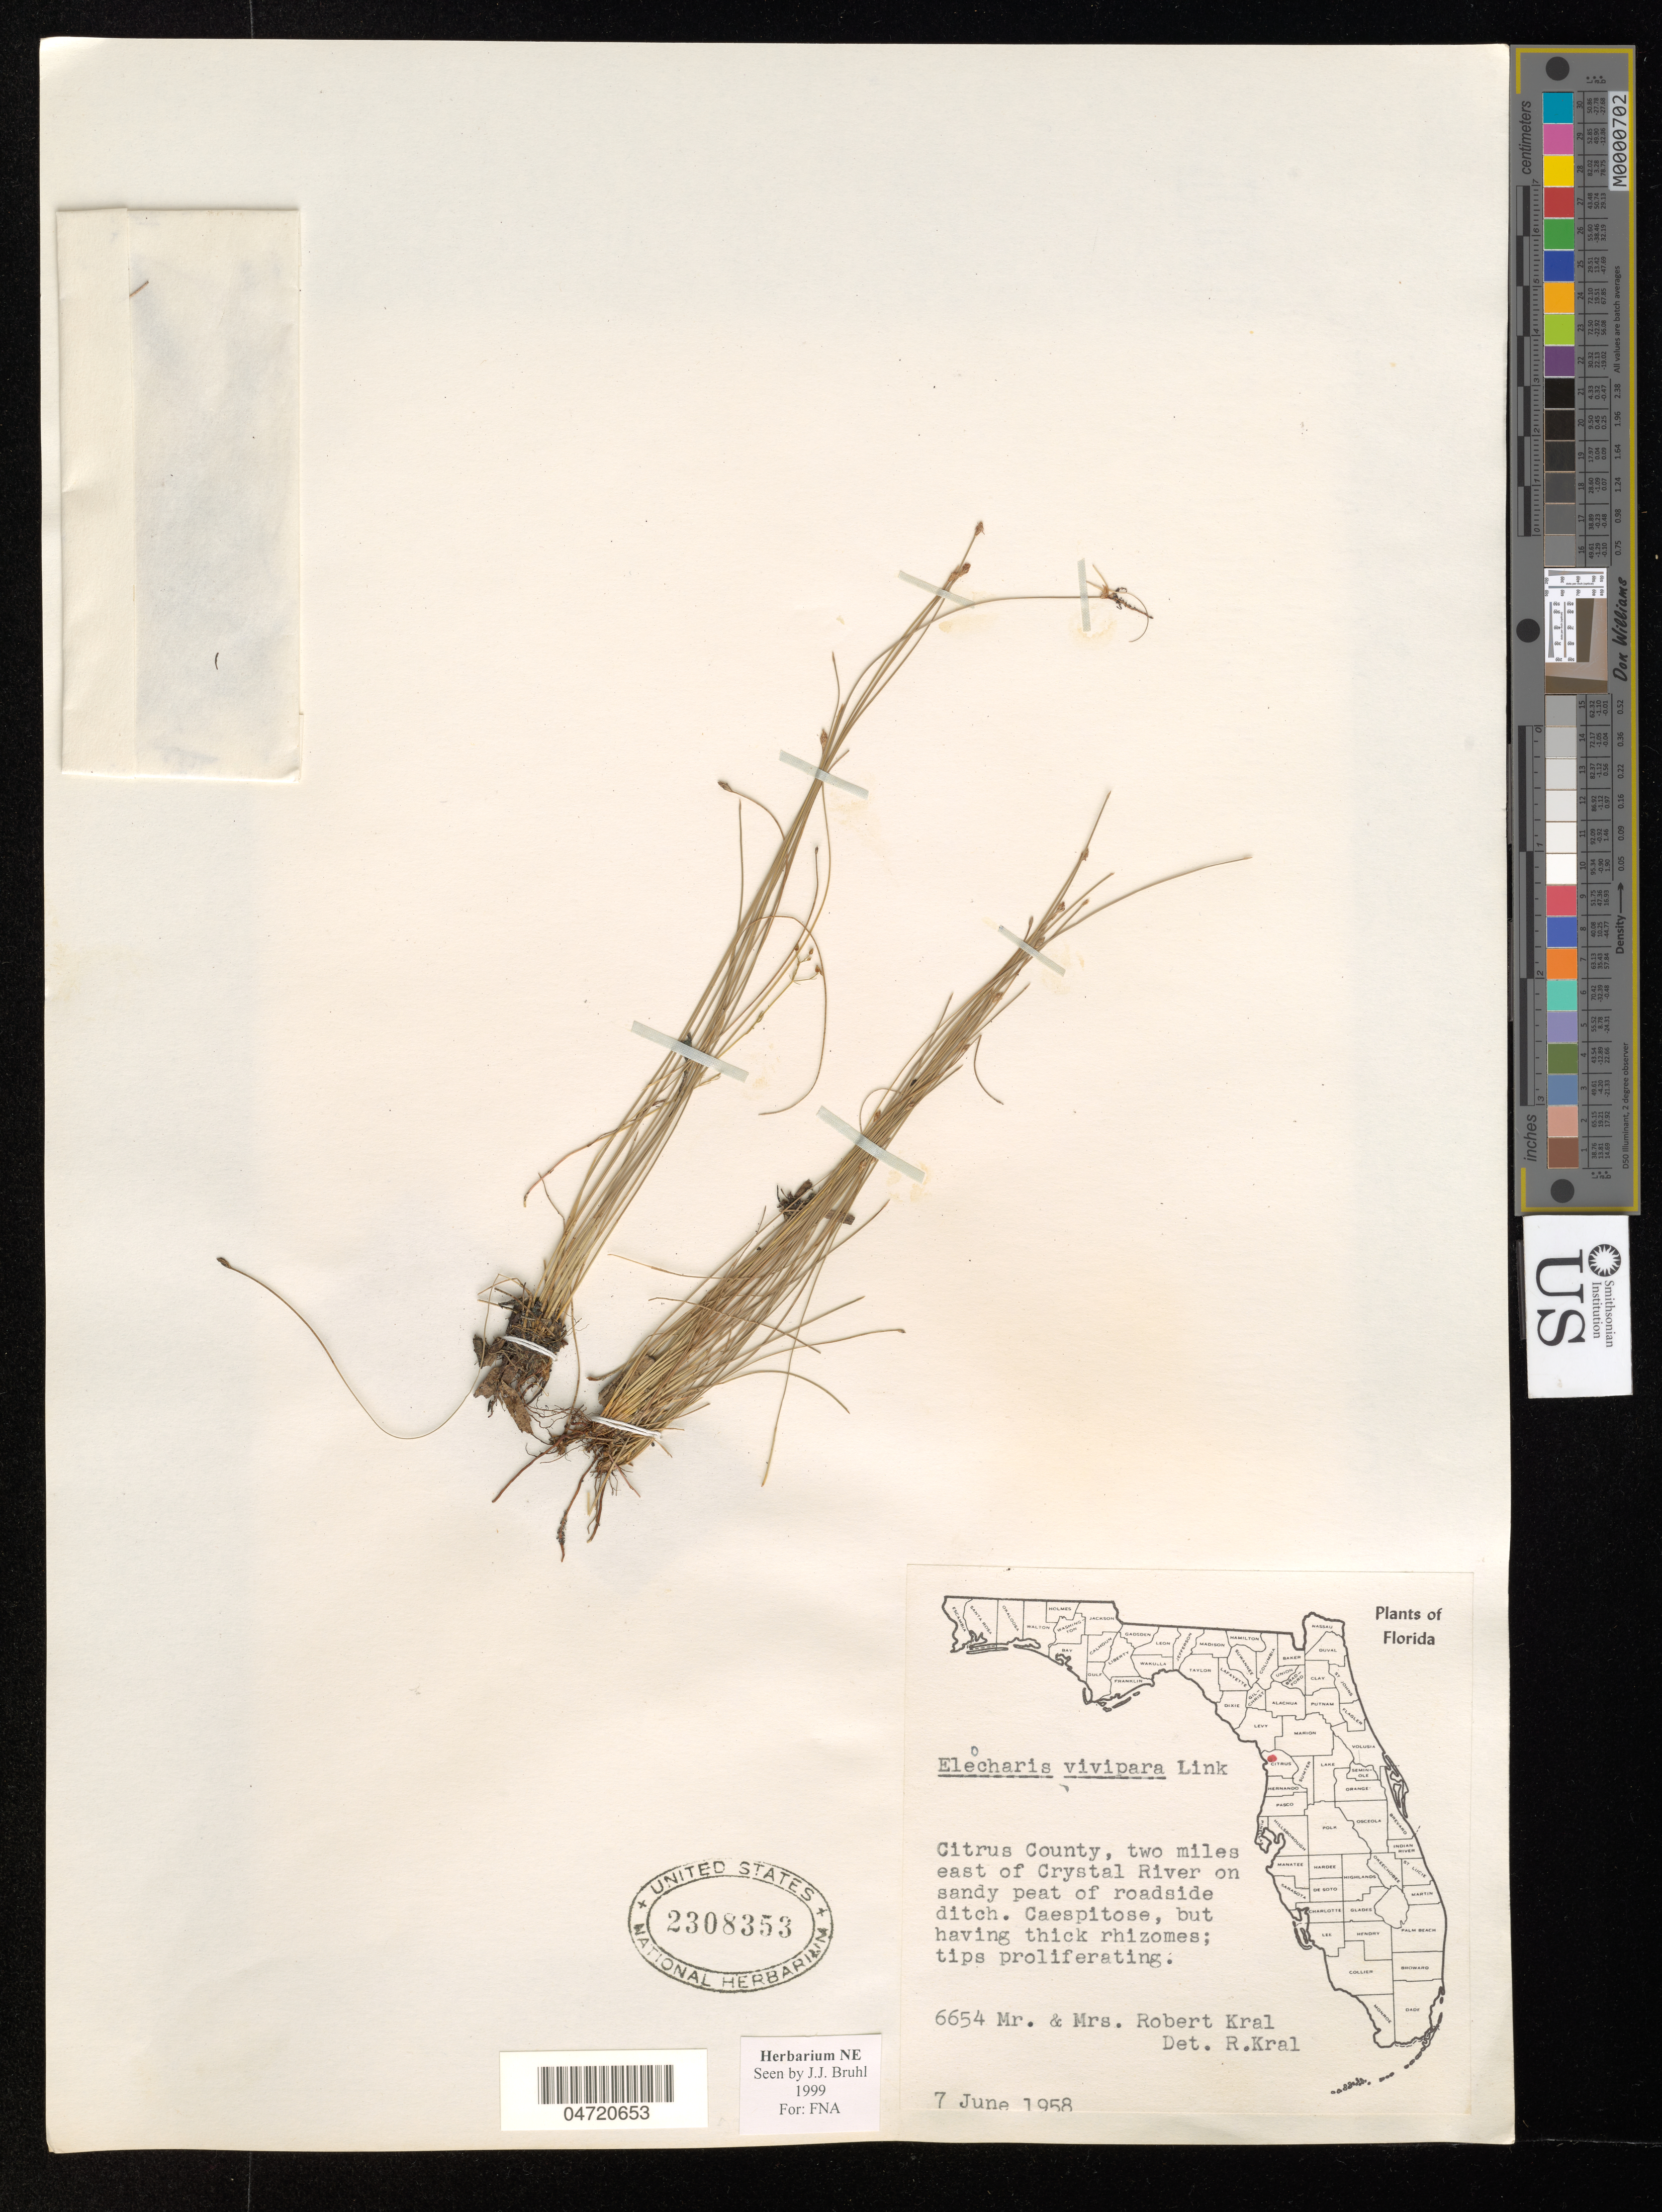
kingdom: Plantae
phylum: Tracheophyta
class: Liliopsida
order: Poales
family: Cyperaceae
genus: Eleocharis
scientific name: Eleocharis vivipara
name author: Link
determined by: Bruhl, J. J., (NE), University of New England (AUSTRALIA)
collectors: R. Kral & M. Kral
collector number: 6654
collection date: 1958-06-07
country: United States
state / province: Florida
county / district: Citrus County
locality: Two miles east of Crystal River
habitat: On sandy peat of roadside ditch.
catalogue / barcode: US 2308353